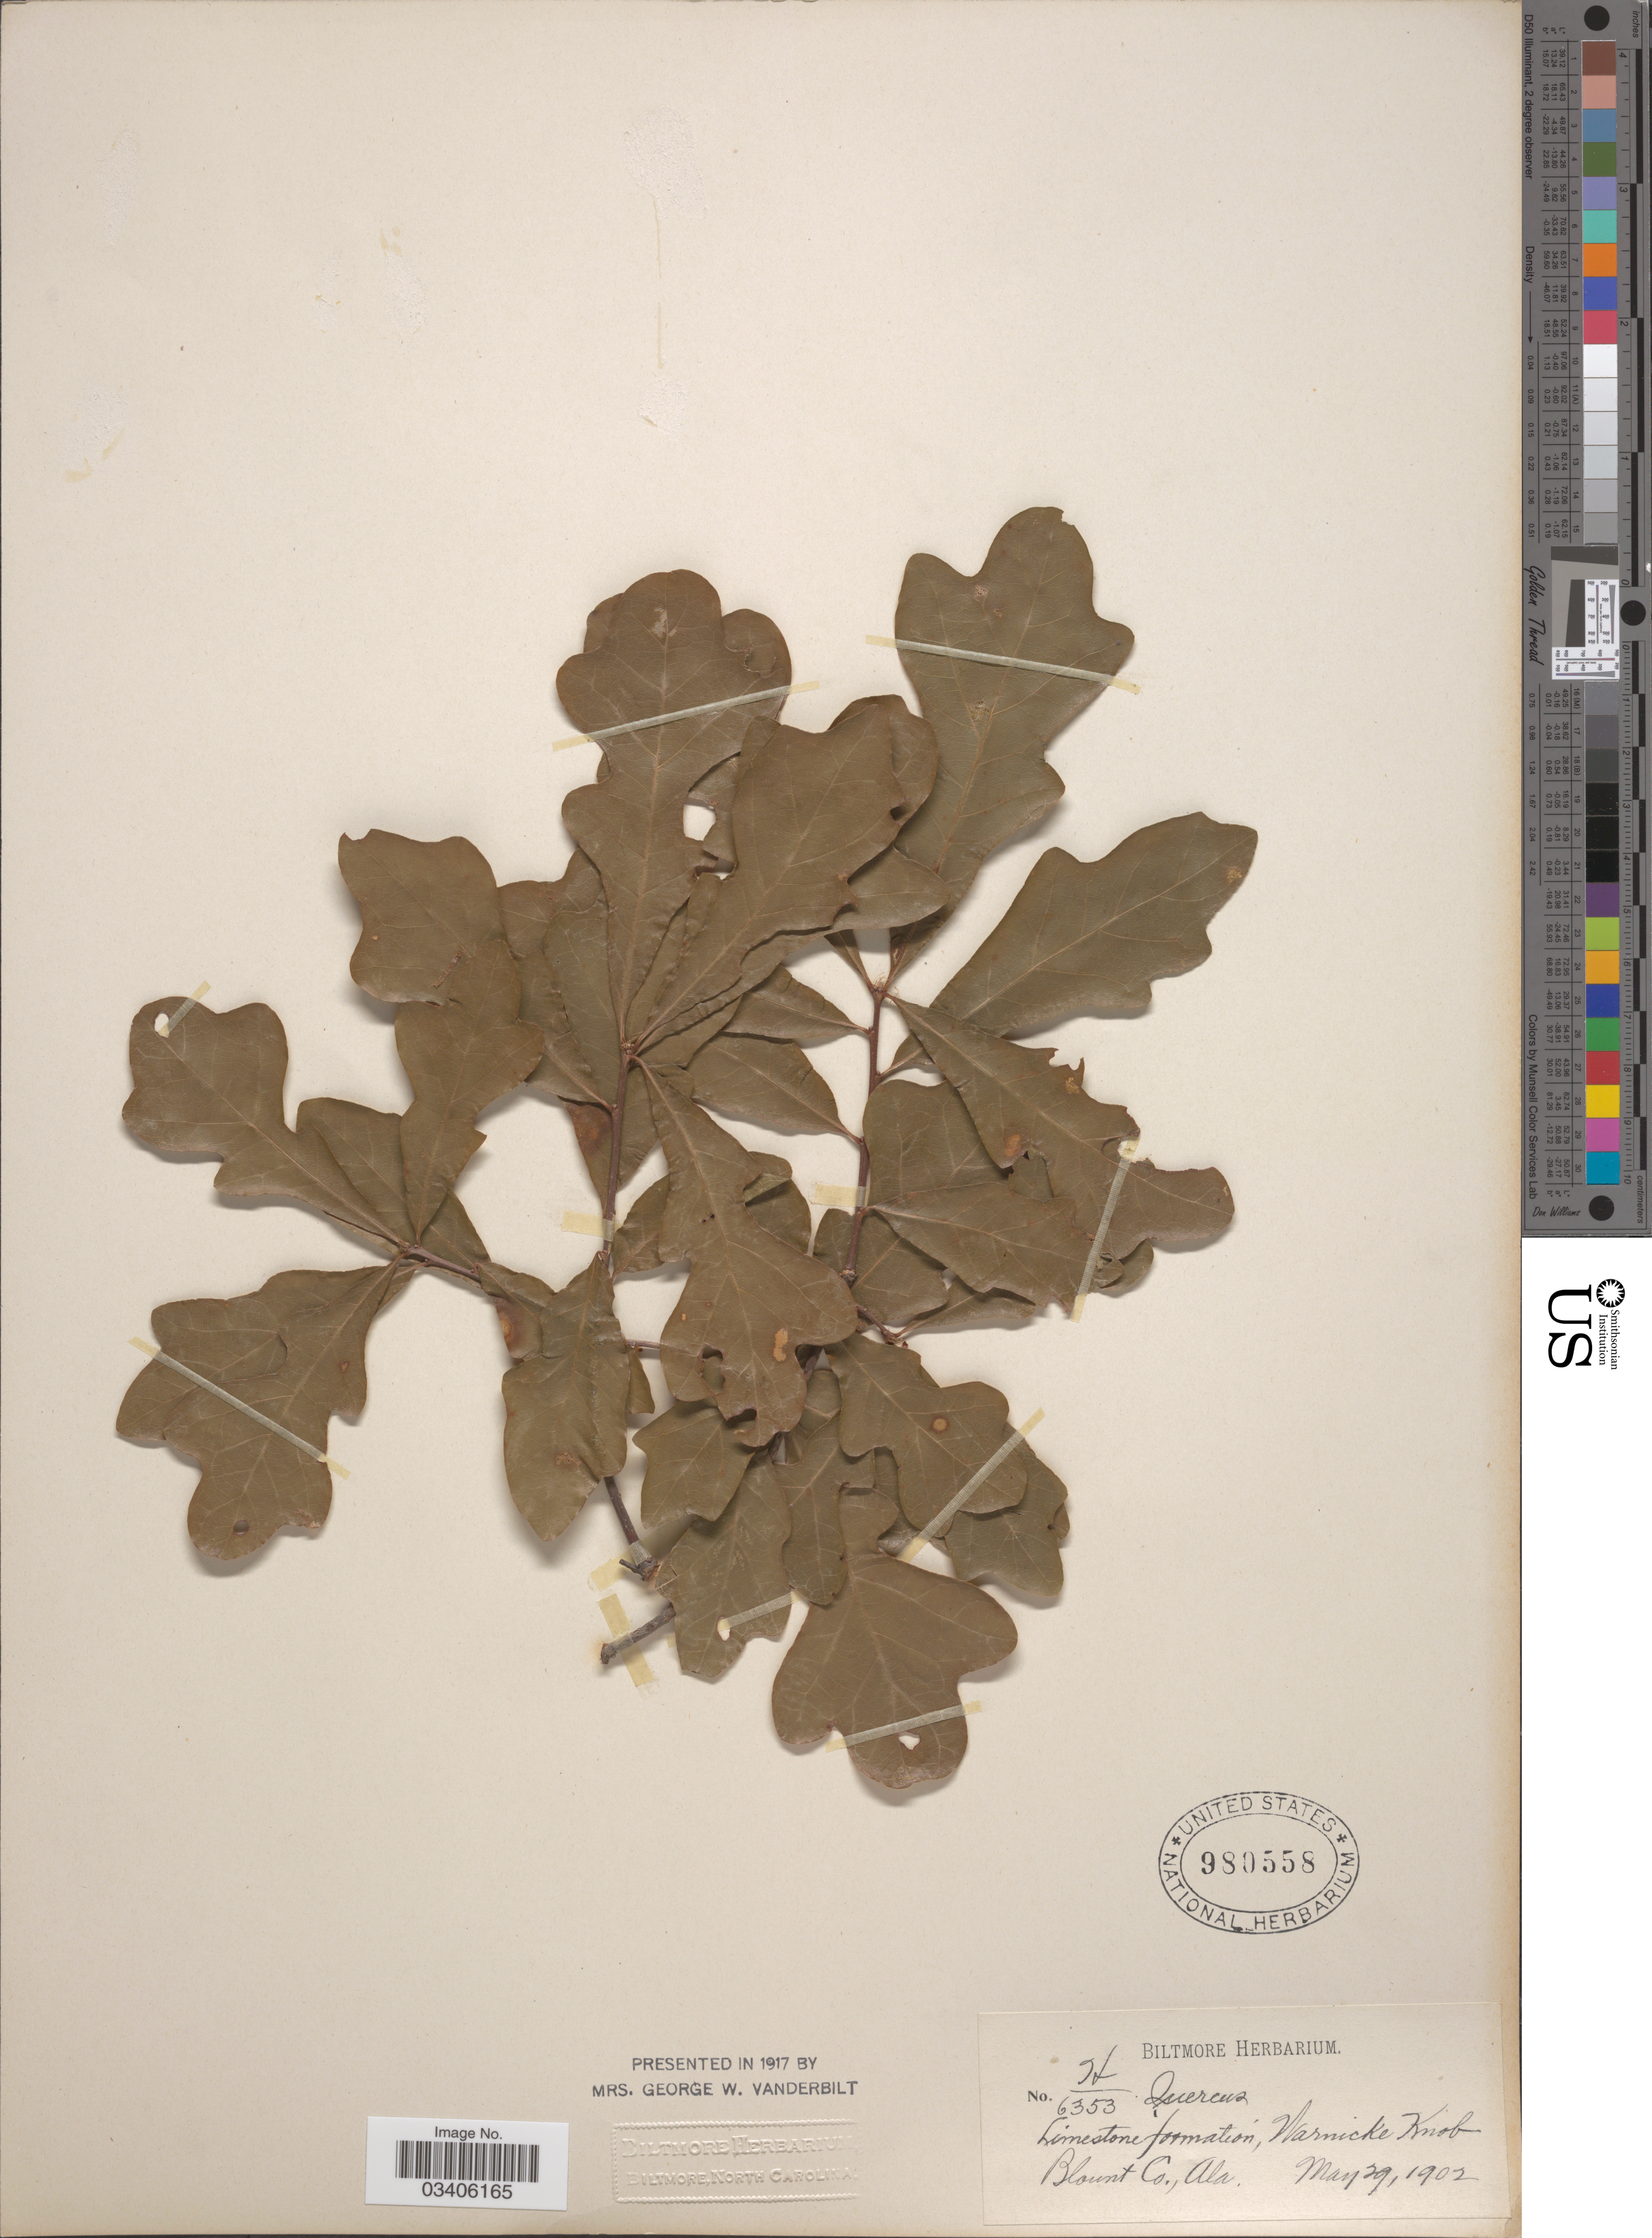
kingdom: Plantae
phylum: Tracheophyta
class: Magnoliopsida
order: Fagales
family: Fagaceae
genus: Quercus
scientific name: Quercus laurifolia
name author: Michx.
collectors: ex herb. Biltmore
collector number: H/6353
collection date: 1902-05-29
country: United States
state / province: Alabama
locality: Warnicke Knob. Blount Co.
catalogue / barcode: US 980558